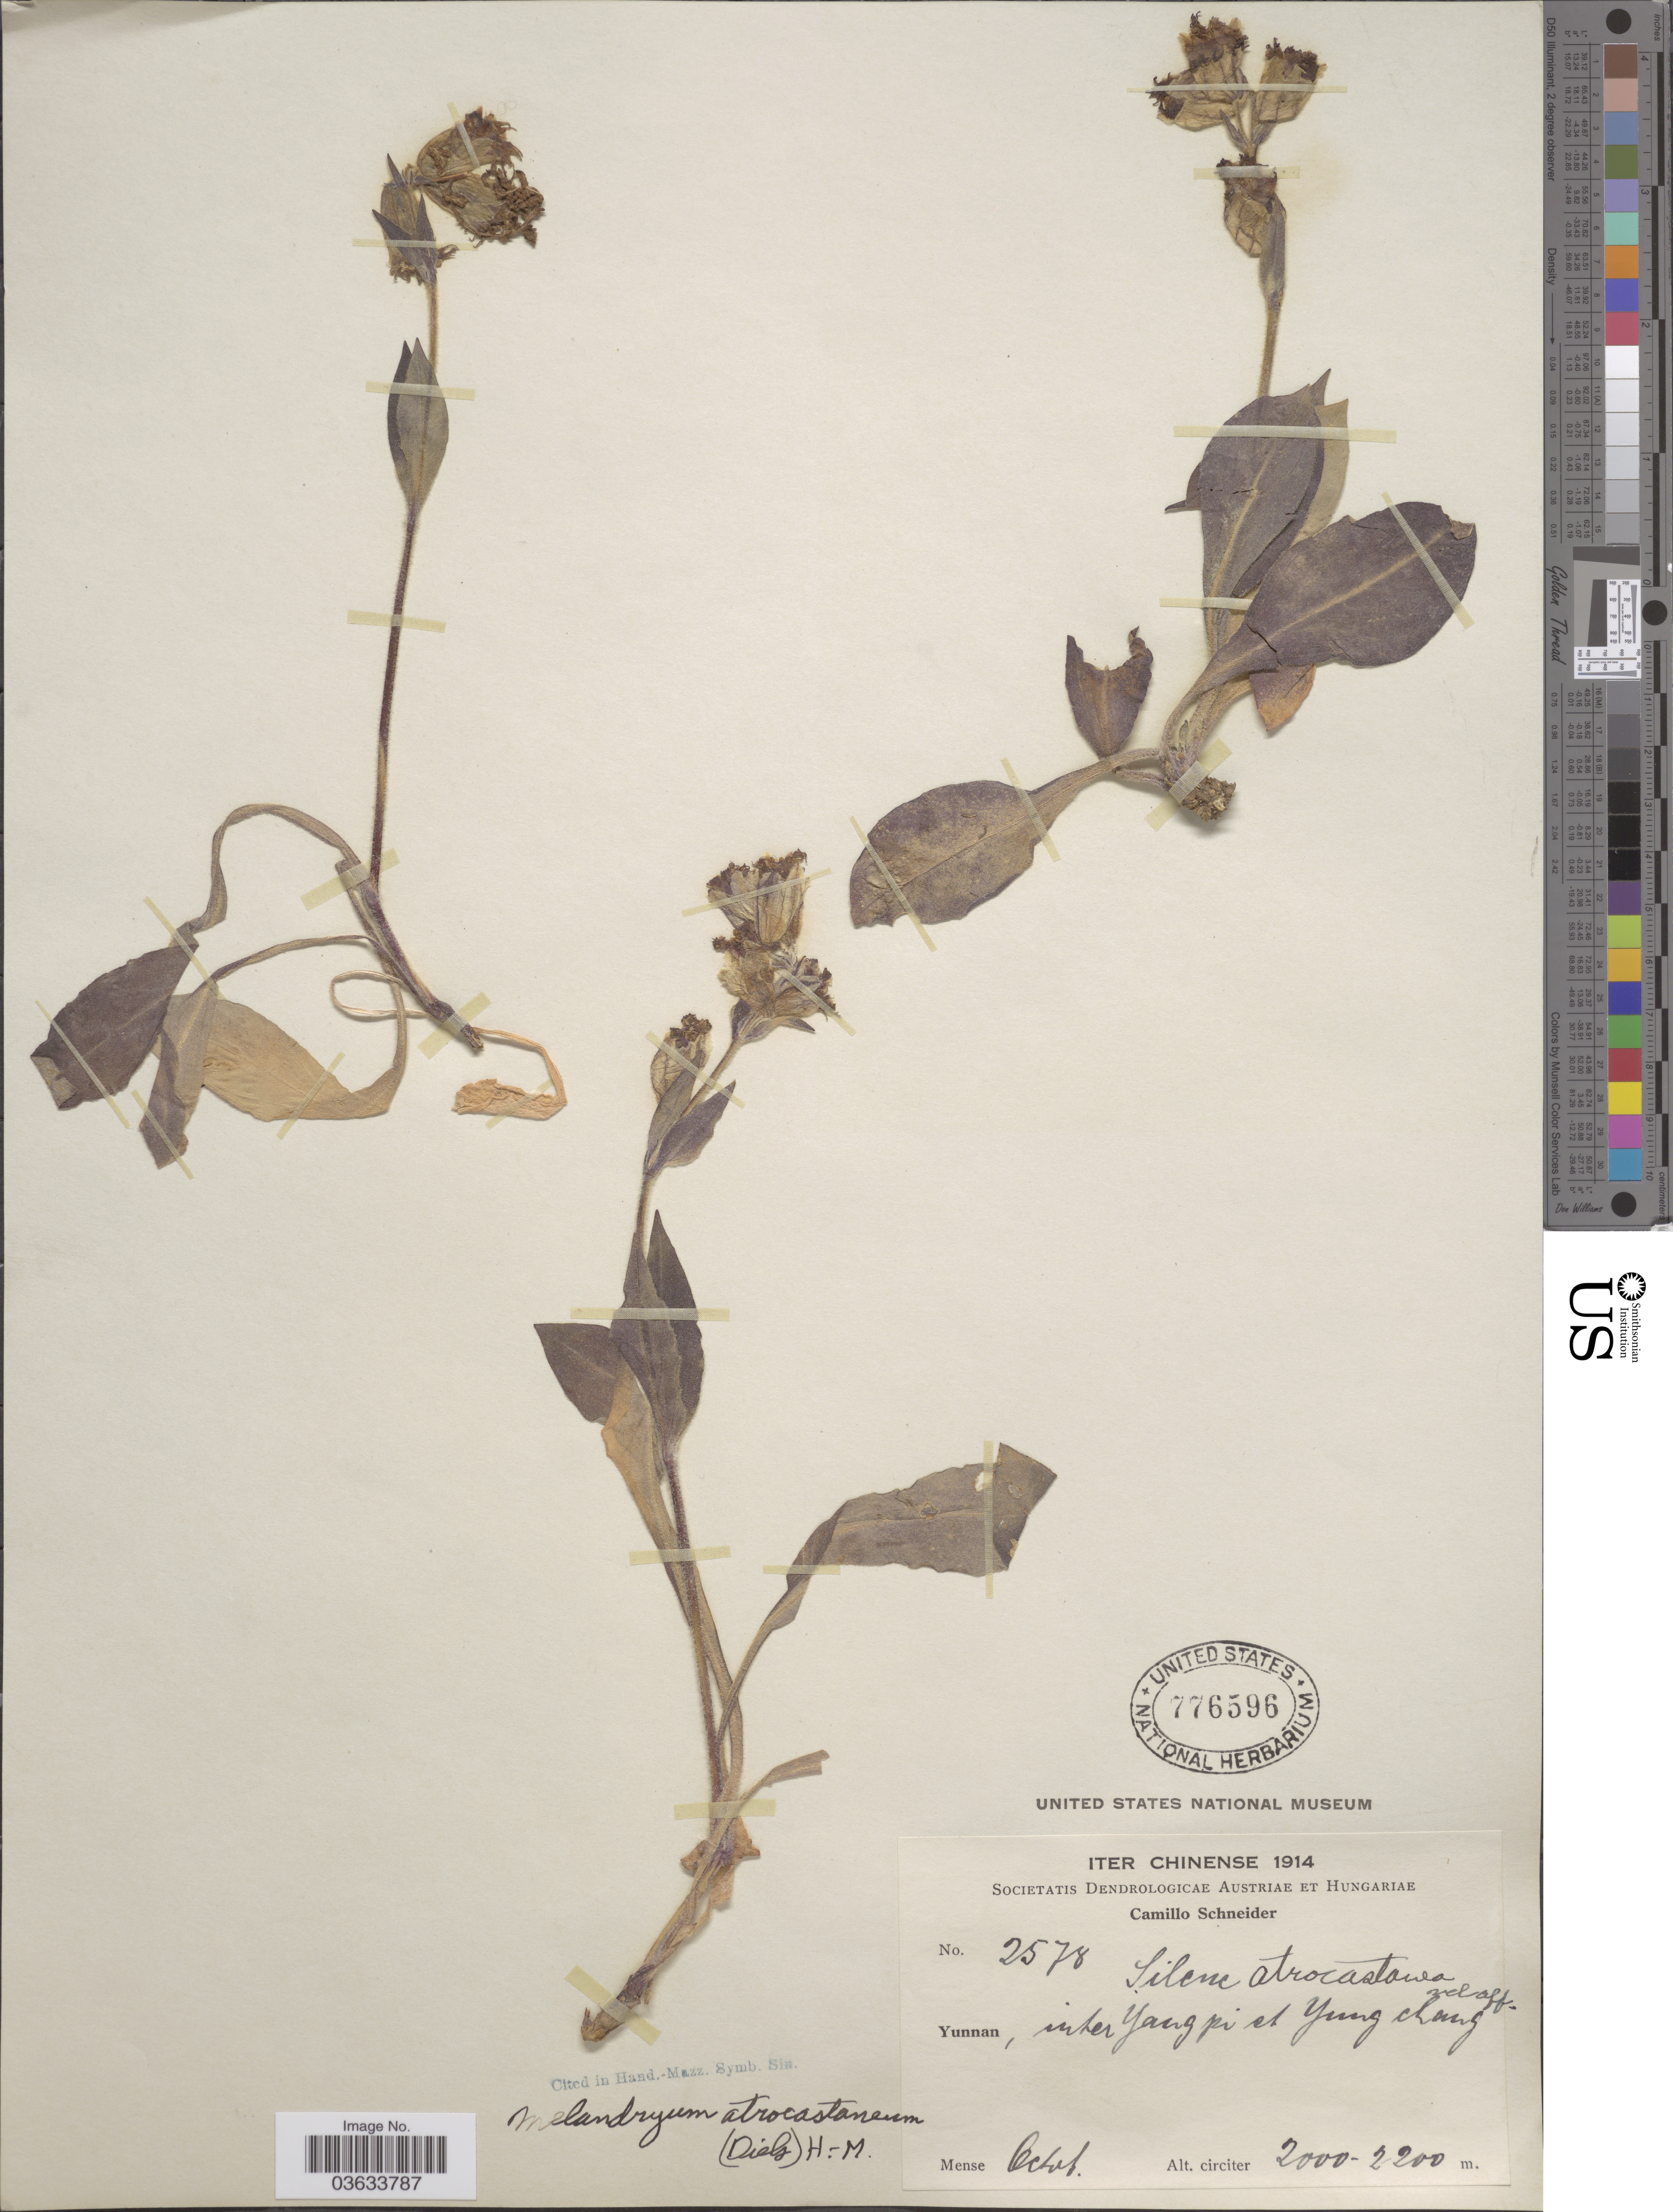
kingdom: Plantae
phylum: Tracheophyta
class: Magnoliopsida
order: Caryophyllales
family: Caryophyllaceae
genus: Silene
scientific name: Silene atrocastanea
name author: Diels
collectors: C. K. Schneider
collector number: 2578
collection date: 1914-10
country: China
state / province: Yunnan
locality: Inter Yang Pi et Yung Chang. [interpreted]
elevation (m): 2000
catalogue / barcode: US 776596